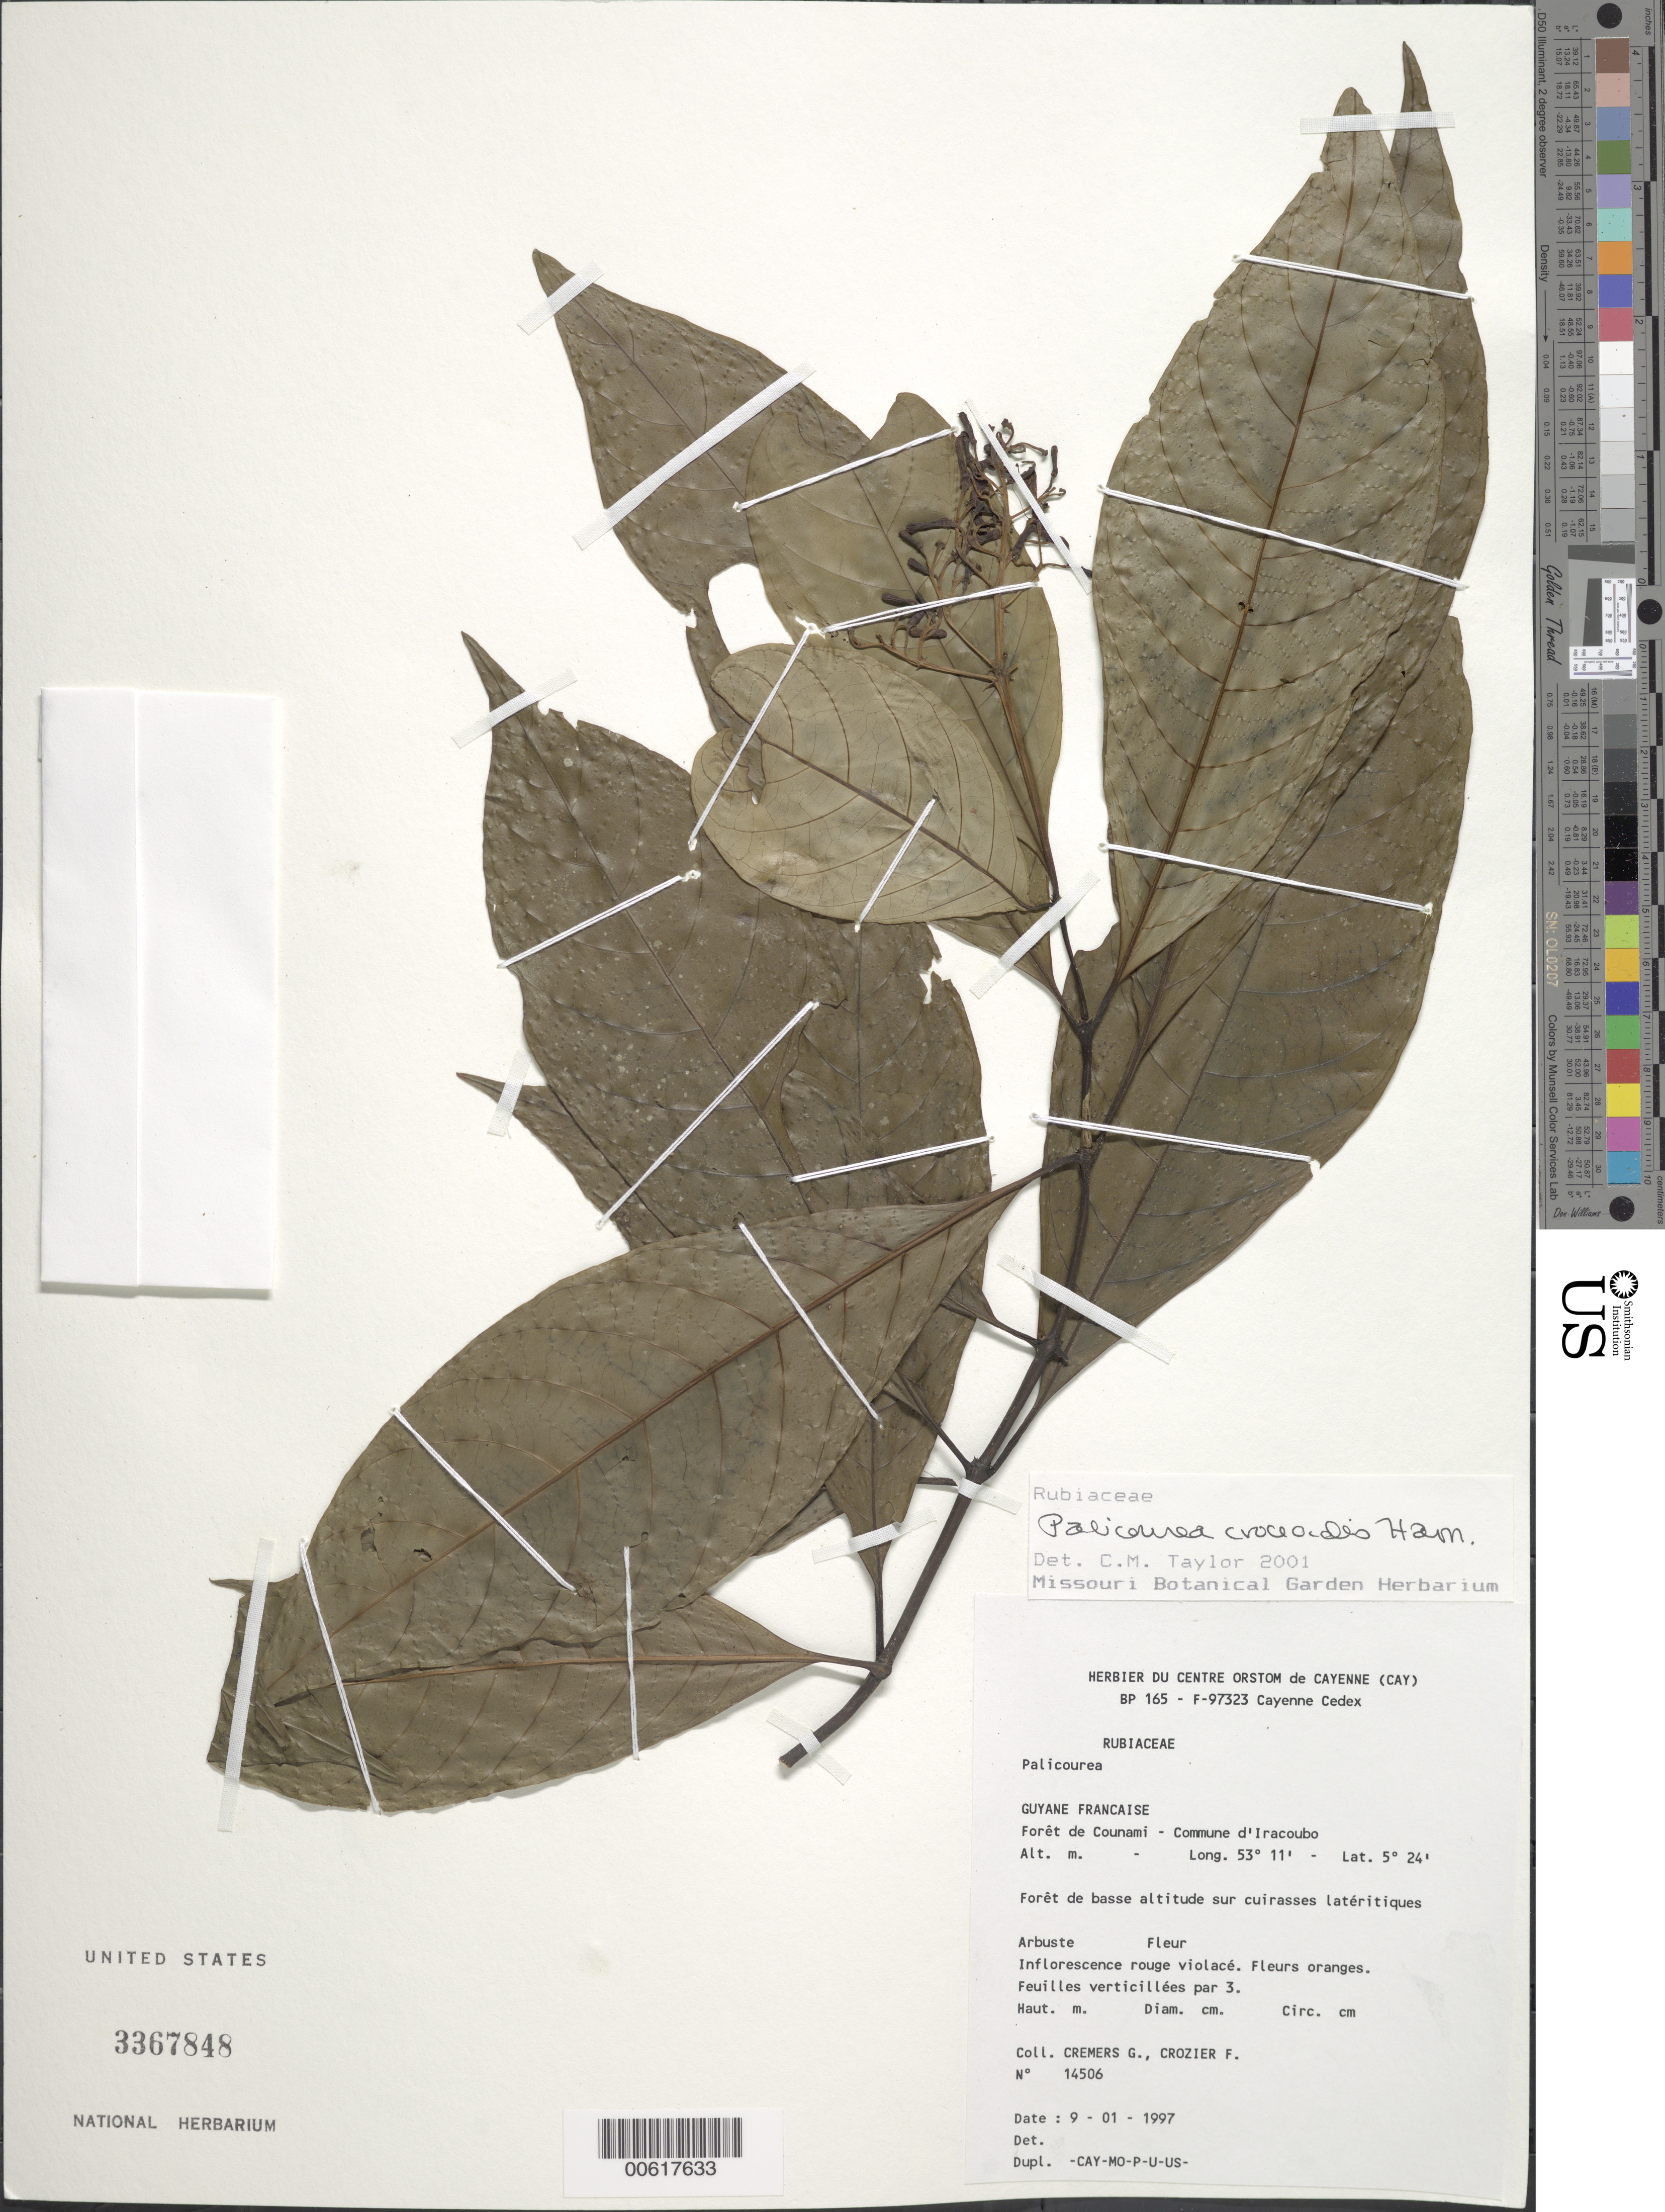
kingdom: Plantae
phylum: Tracheophyta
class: Magnoliopsida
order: Gentianales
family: Rubiaceae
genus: Palicourea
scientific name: Palicourea croceoides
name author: Desv. ex Ham.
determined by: Taylor, Charlotte M.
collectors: G. Cremers & F. Crozier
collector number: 14506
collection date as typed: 9-Jan-97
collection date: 1997-01-09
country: French Guiana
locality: Commune d'Iracoubo, forêt de Counami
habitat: Forêt de basse altitude sur cuirasses latéritiques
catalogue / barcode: US 3367848